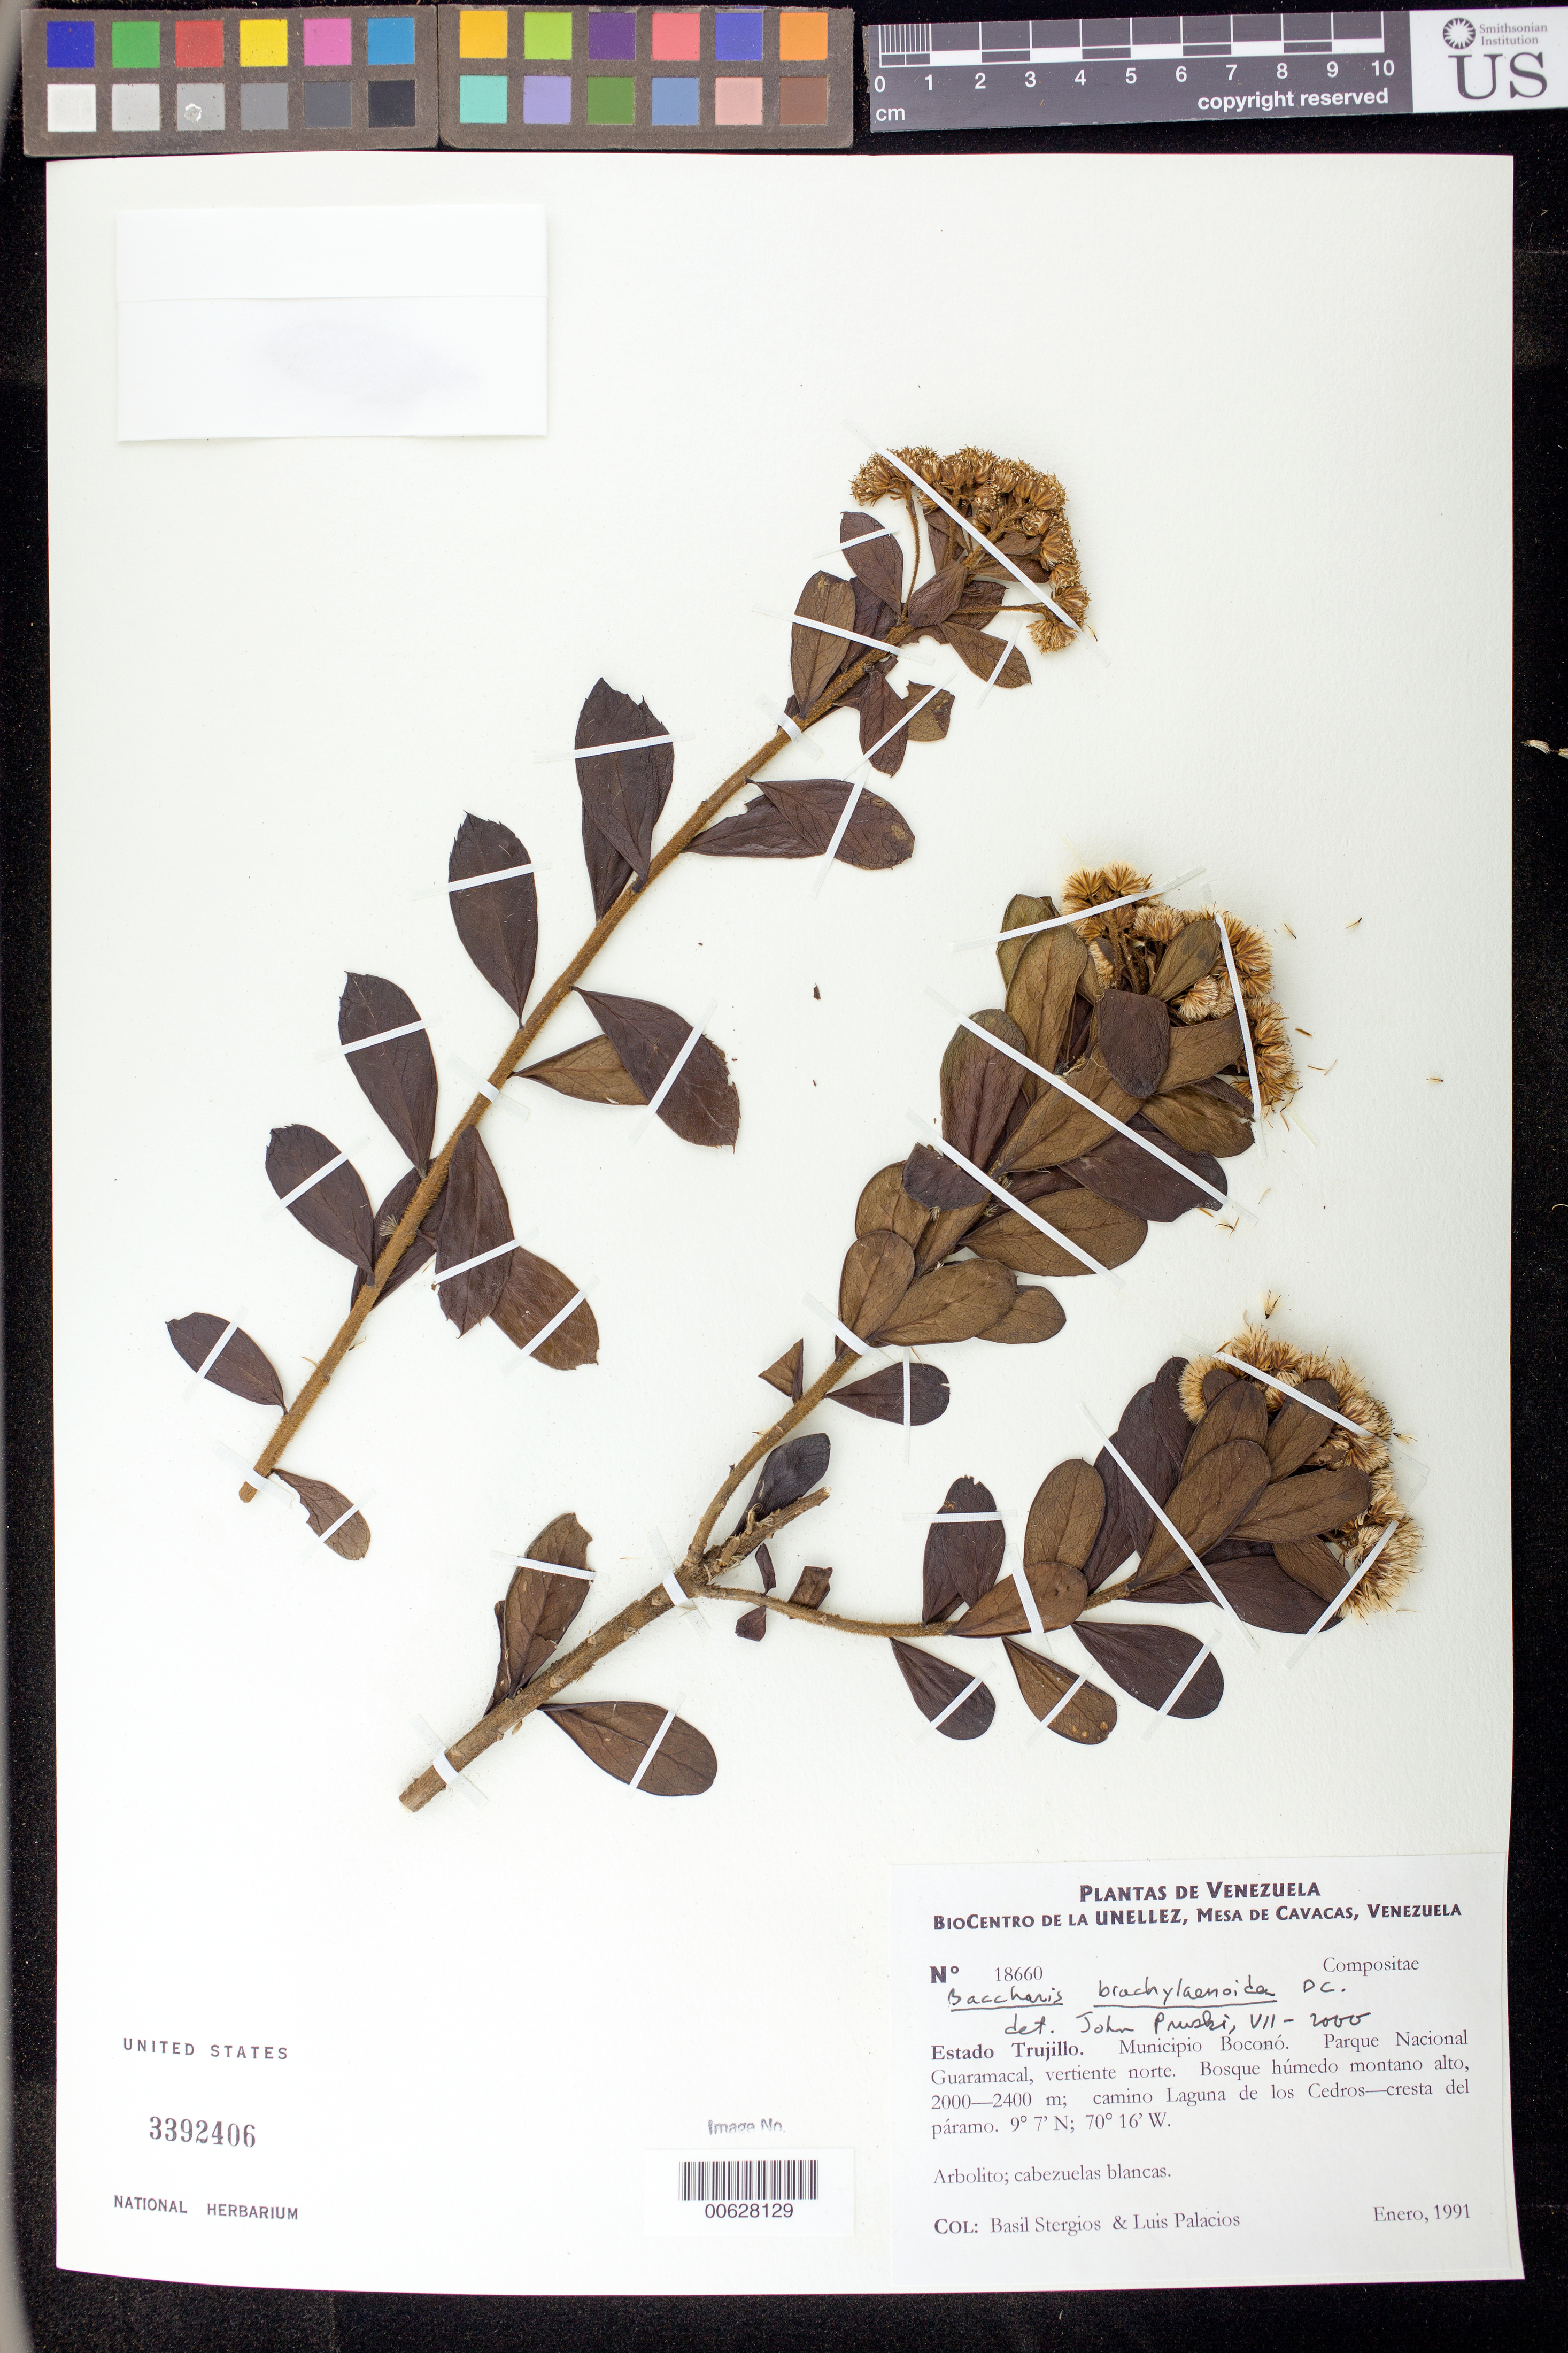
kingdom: Plantae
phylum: Tracheophyta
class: Magnoliopsida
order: Asterales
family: Asteraceae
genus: Baccharis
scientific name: Baccharis brachylaenoides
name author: DC.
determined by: Pruski, J. F.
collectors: B. G. Stergios & L. Palacios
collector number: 18660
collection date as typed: Jan 1991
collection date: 1991-01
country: Venezuela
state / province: Trujillo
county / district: Boconó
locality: Parque Nacional Guaramacal, vertiente N, camino laguna de los Cedros-cresta del páramo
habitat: Bosque húmedo montano alto.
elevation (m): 2000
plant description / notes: PORT, US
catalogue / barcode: US 3392406